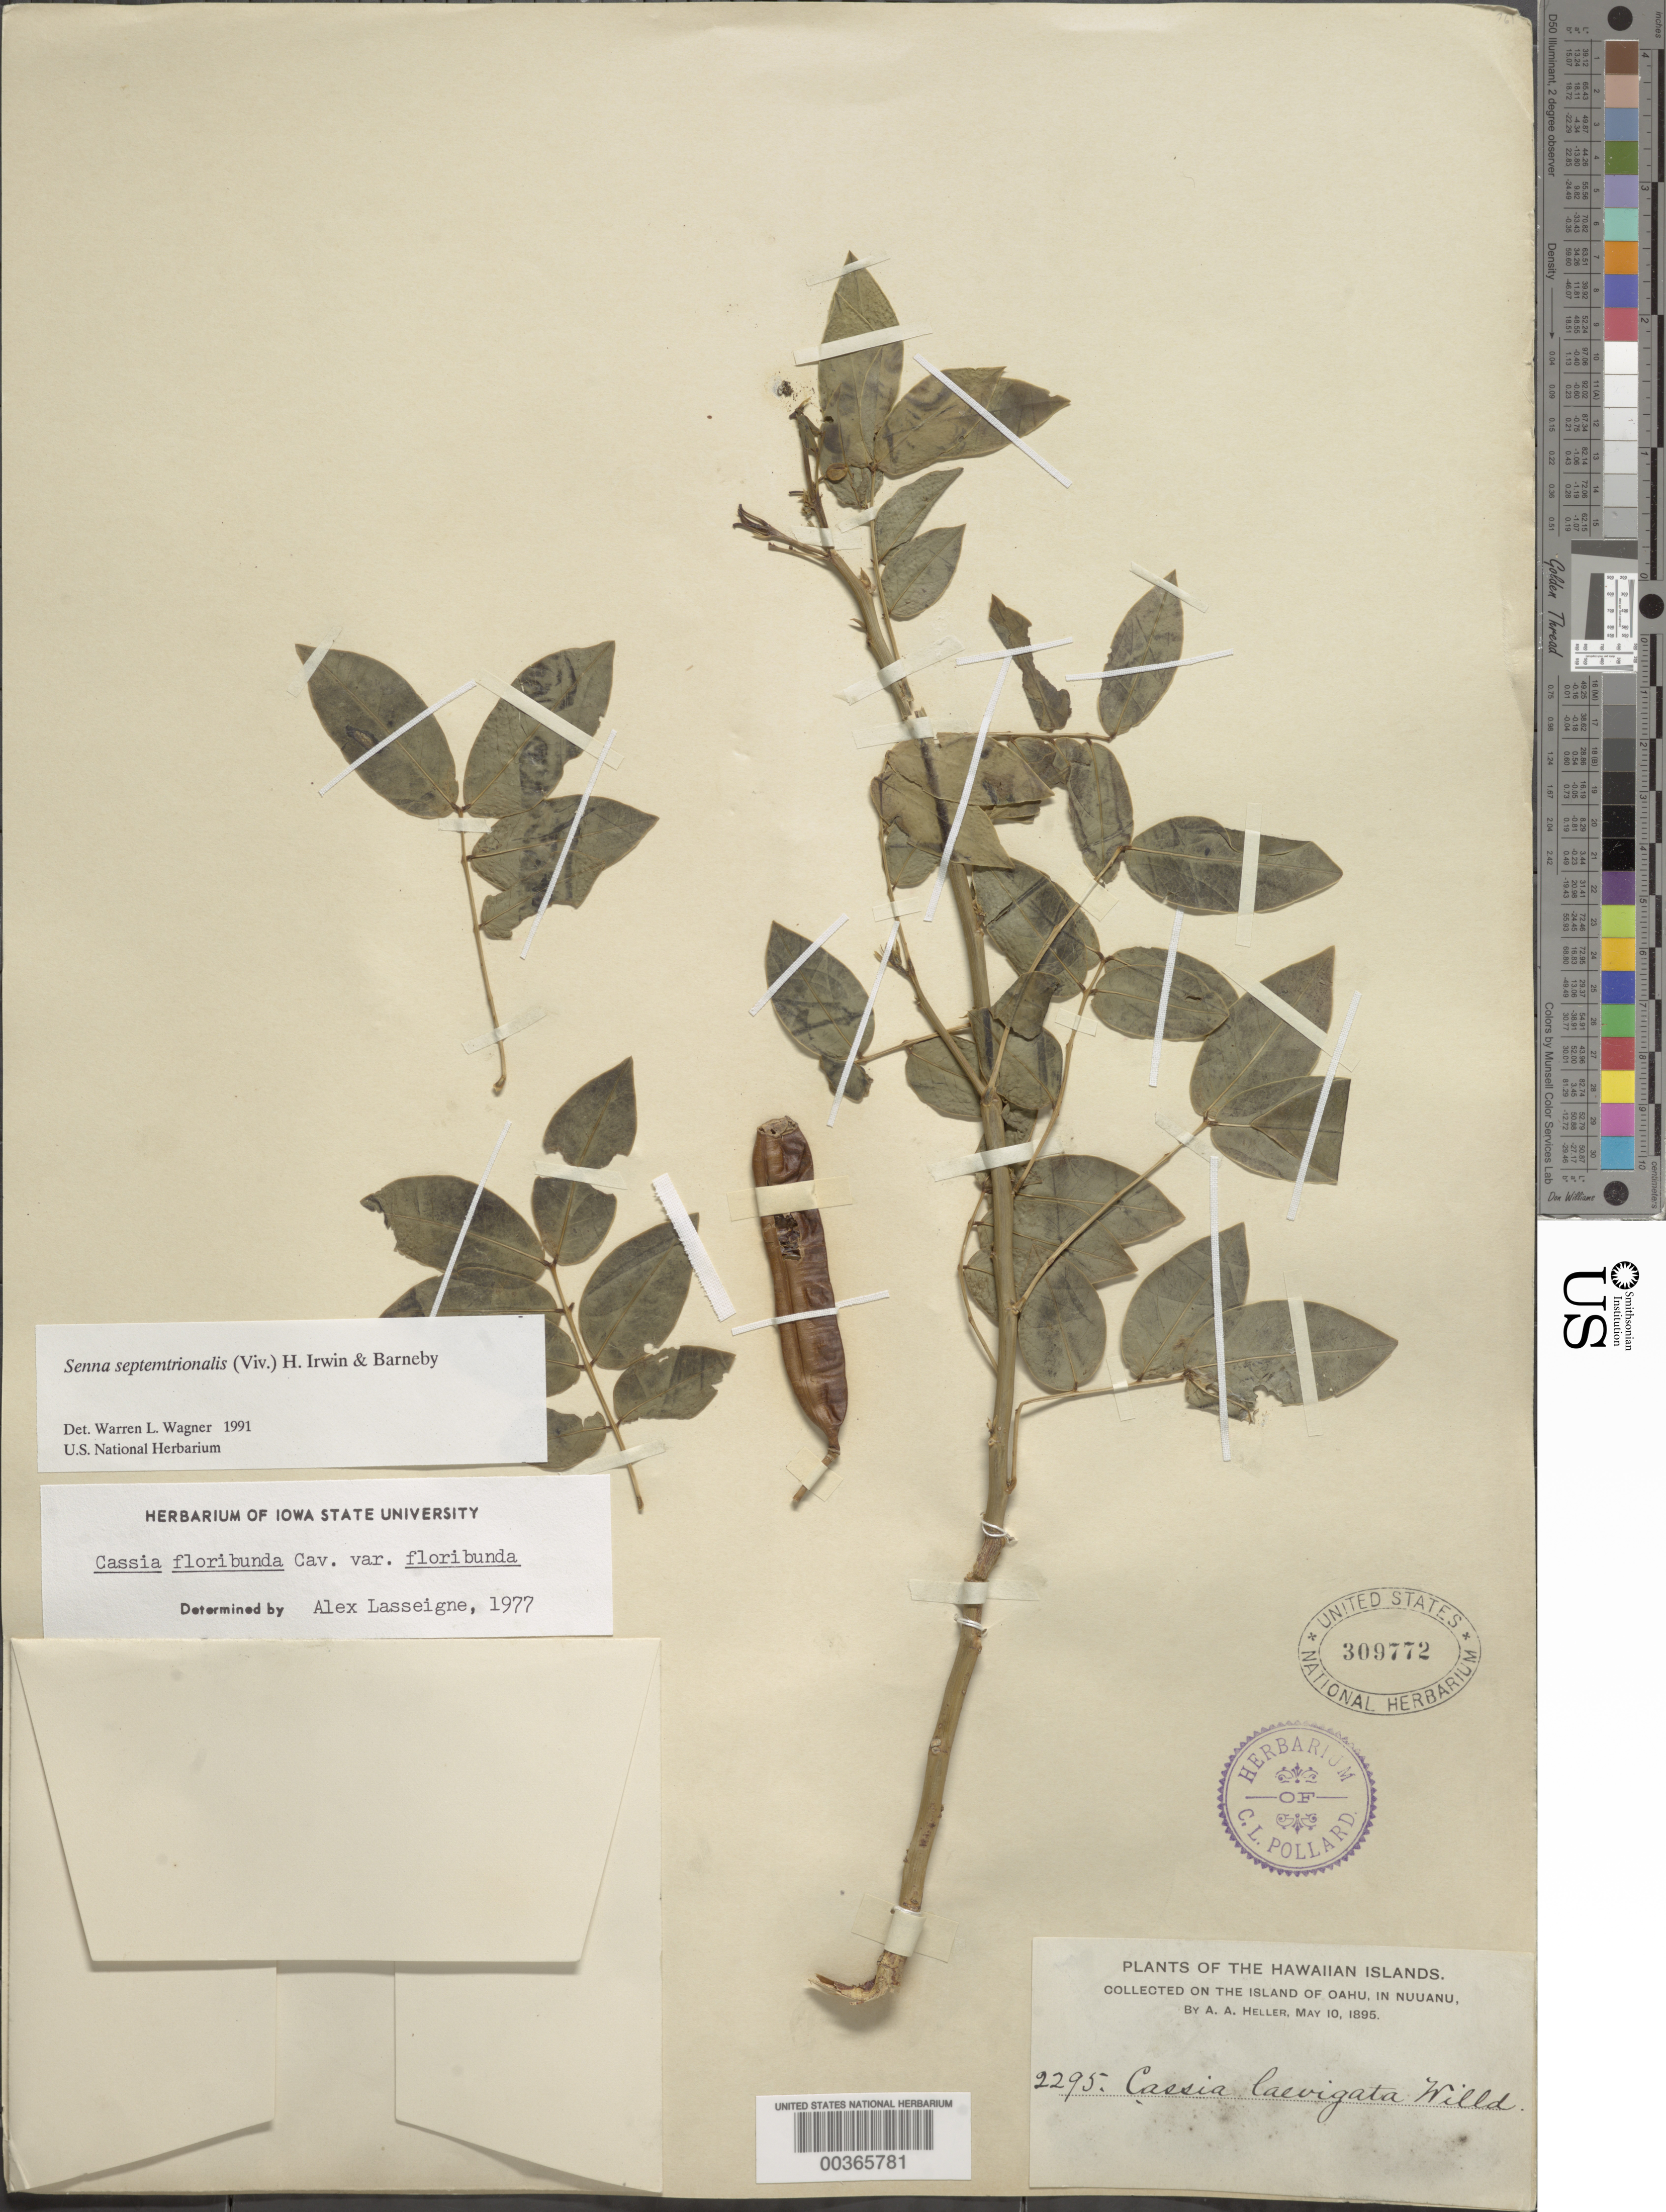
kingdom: Plantae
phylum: Tracheophyta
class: Magnoliopsida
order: Fabales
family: Fabaceae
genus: Senna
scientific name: Senna septemtrionalis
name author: (Viv.) H.S. Irwin & Barneby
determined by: Wagner, W. L., (BOT), Smithsonian Institution - National Museum of Natural History (UNITED STATES)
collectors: A. A. Heller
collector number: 2295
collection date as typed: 10 May 1895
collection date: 1895-05-10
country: United States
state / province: Hawaii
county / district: Honolulu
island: Oahu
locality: Nuuanu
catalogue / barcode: US 309772